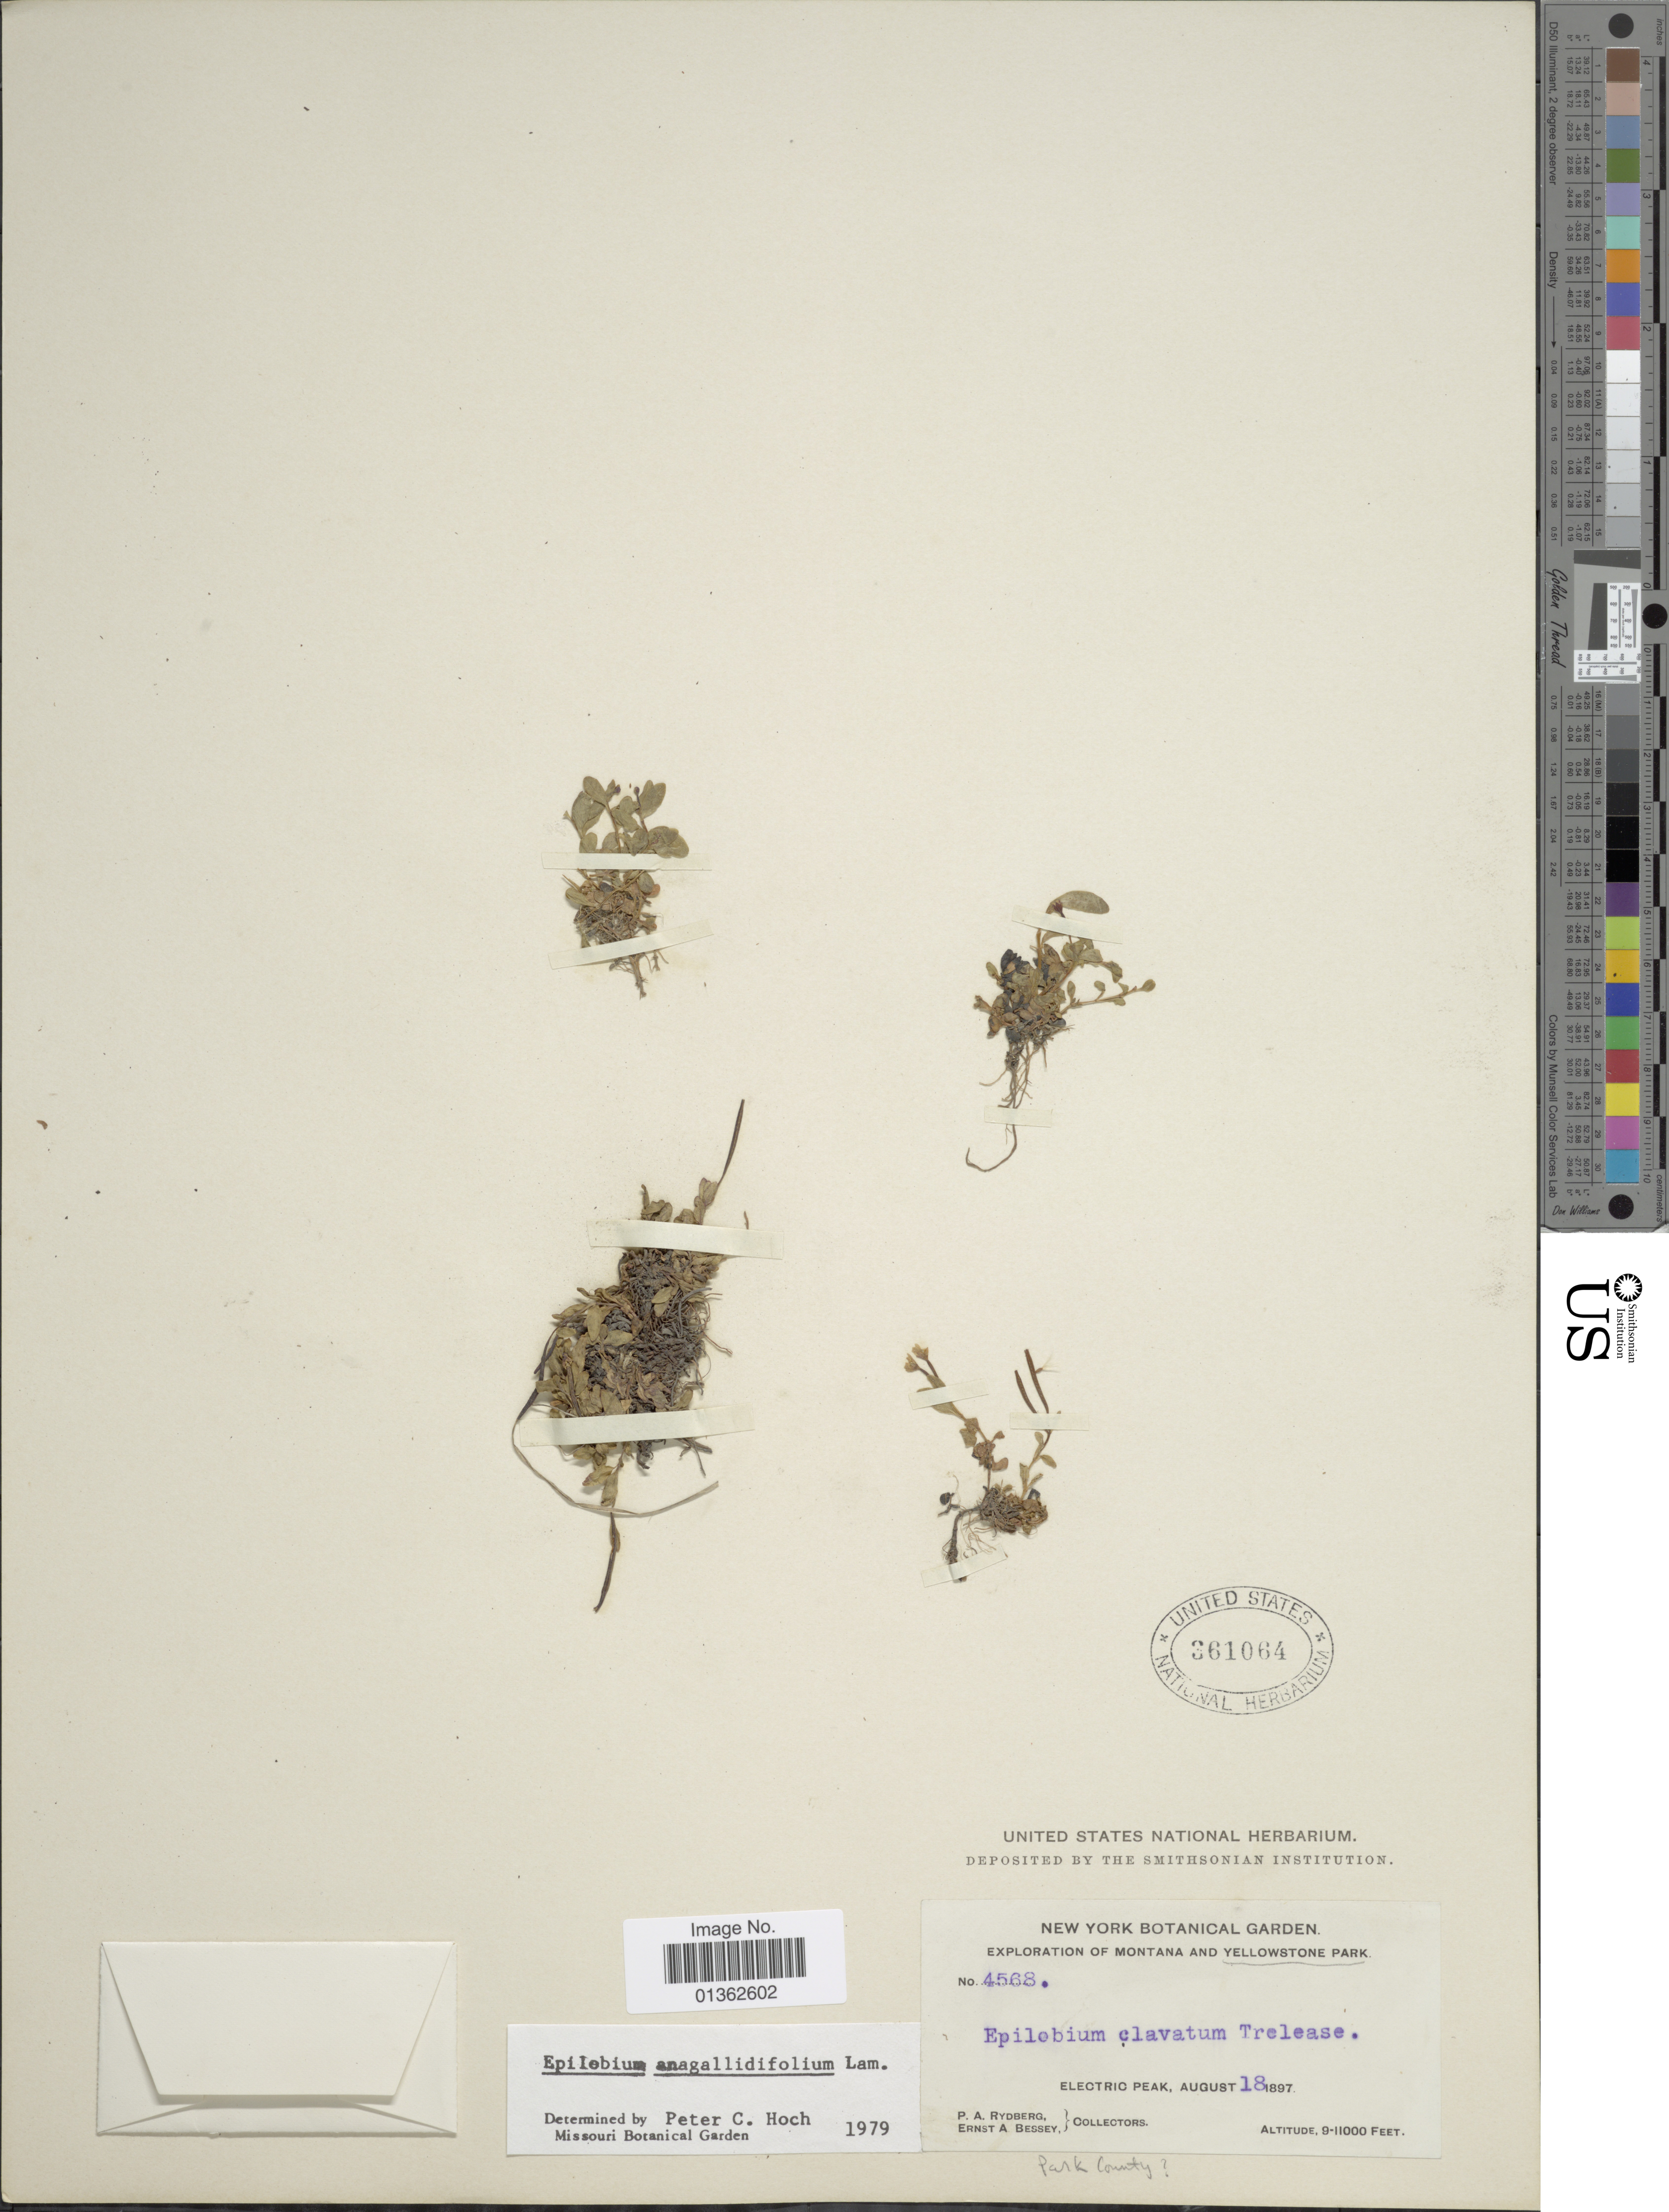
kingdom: Plantae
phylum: Tracheophyta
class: Magnoliopsida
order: Myrtales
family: Onagraceae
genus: Epilobium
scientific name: Epilobium anagallidifolium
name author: Lam.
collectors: P. A. Rydberg & E. A. Bessey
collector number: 4568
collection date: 1897-08-18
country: United States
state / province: Montana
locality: Yellowstone Park. Electric Peak.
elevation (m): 2743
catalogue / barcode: US 361064